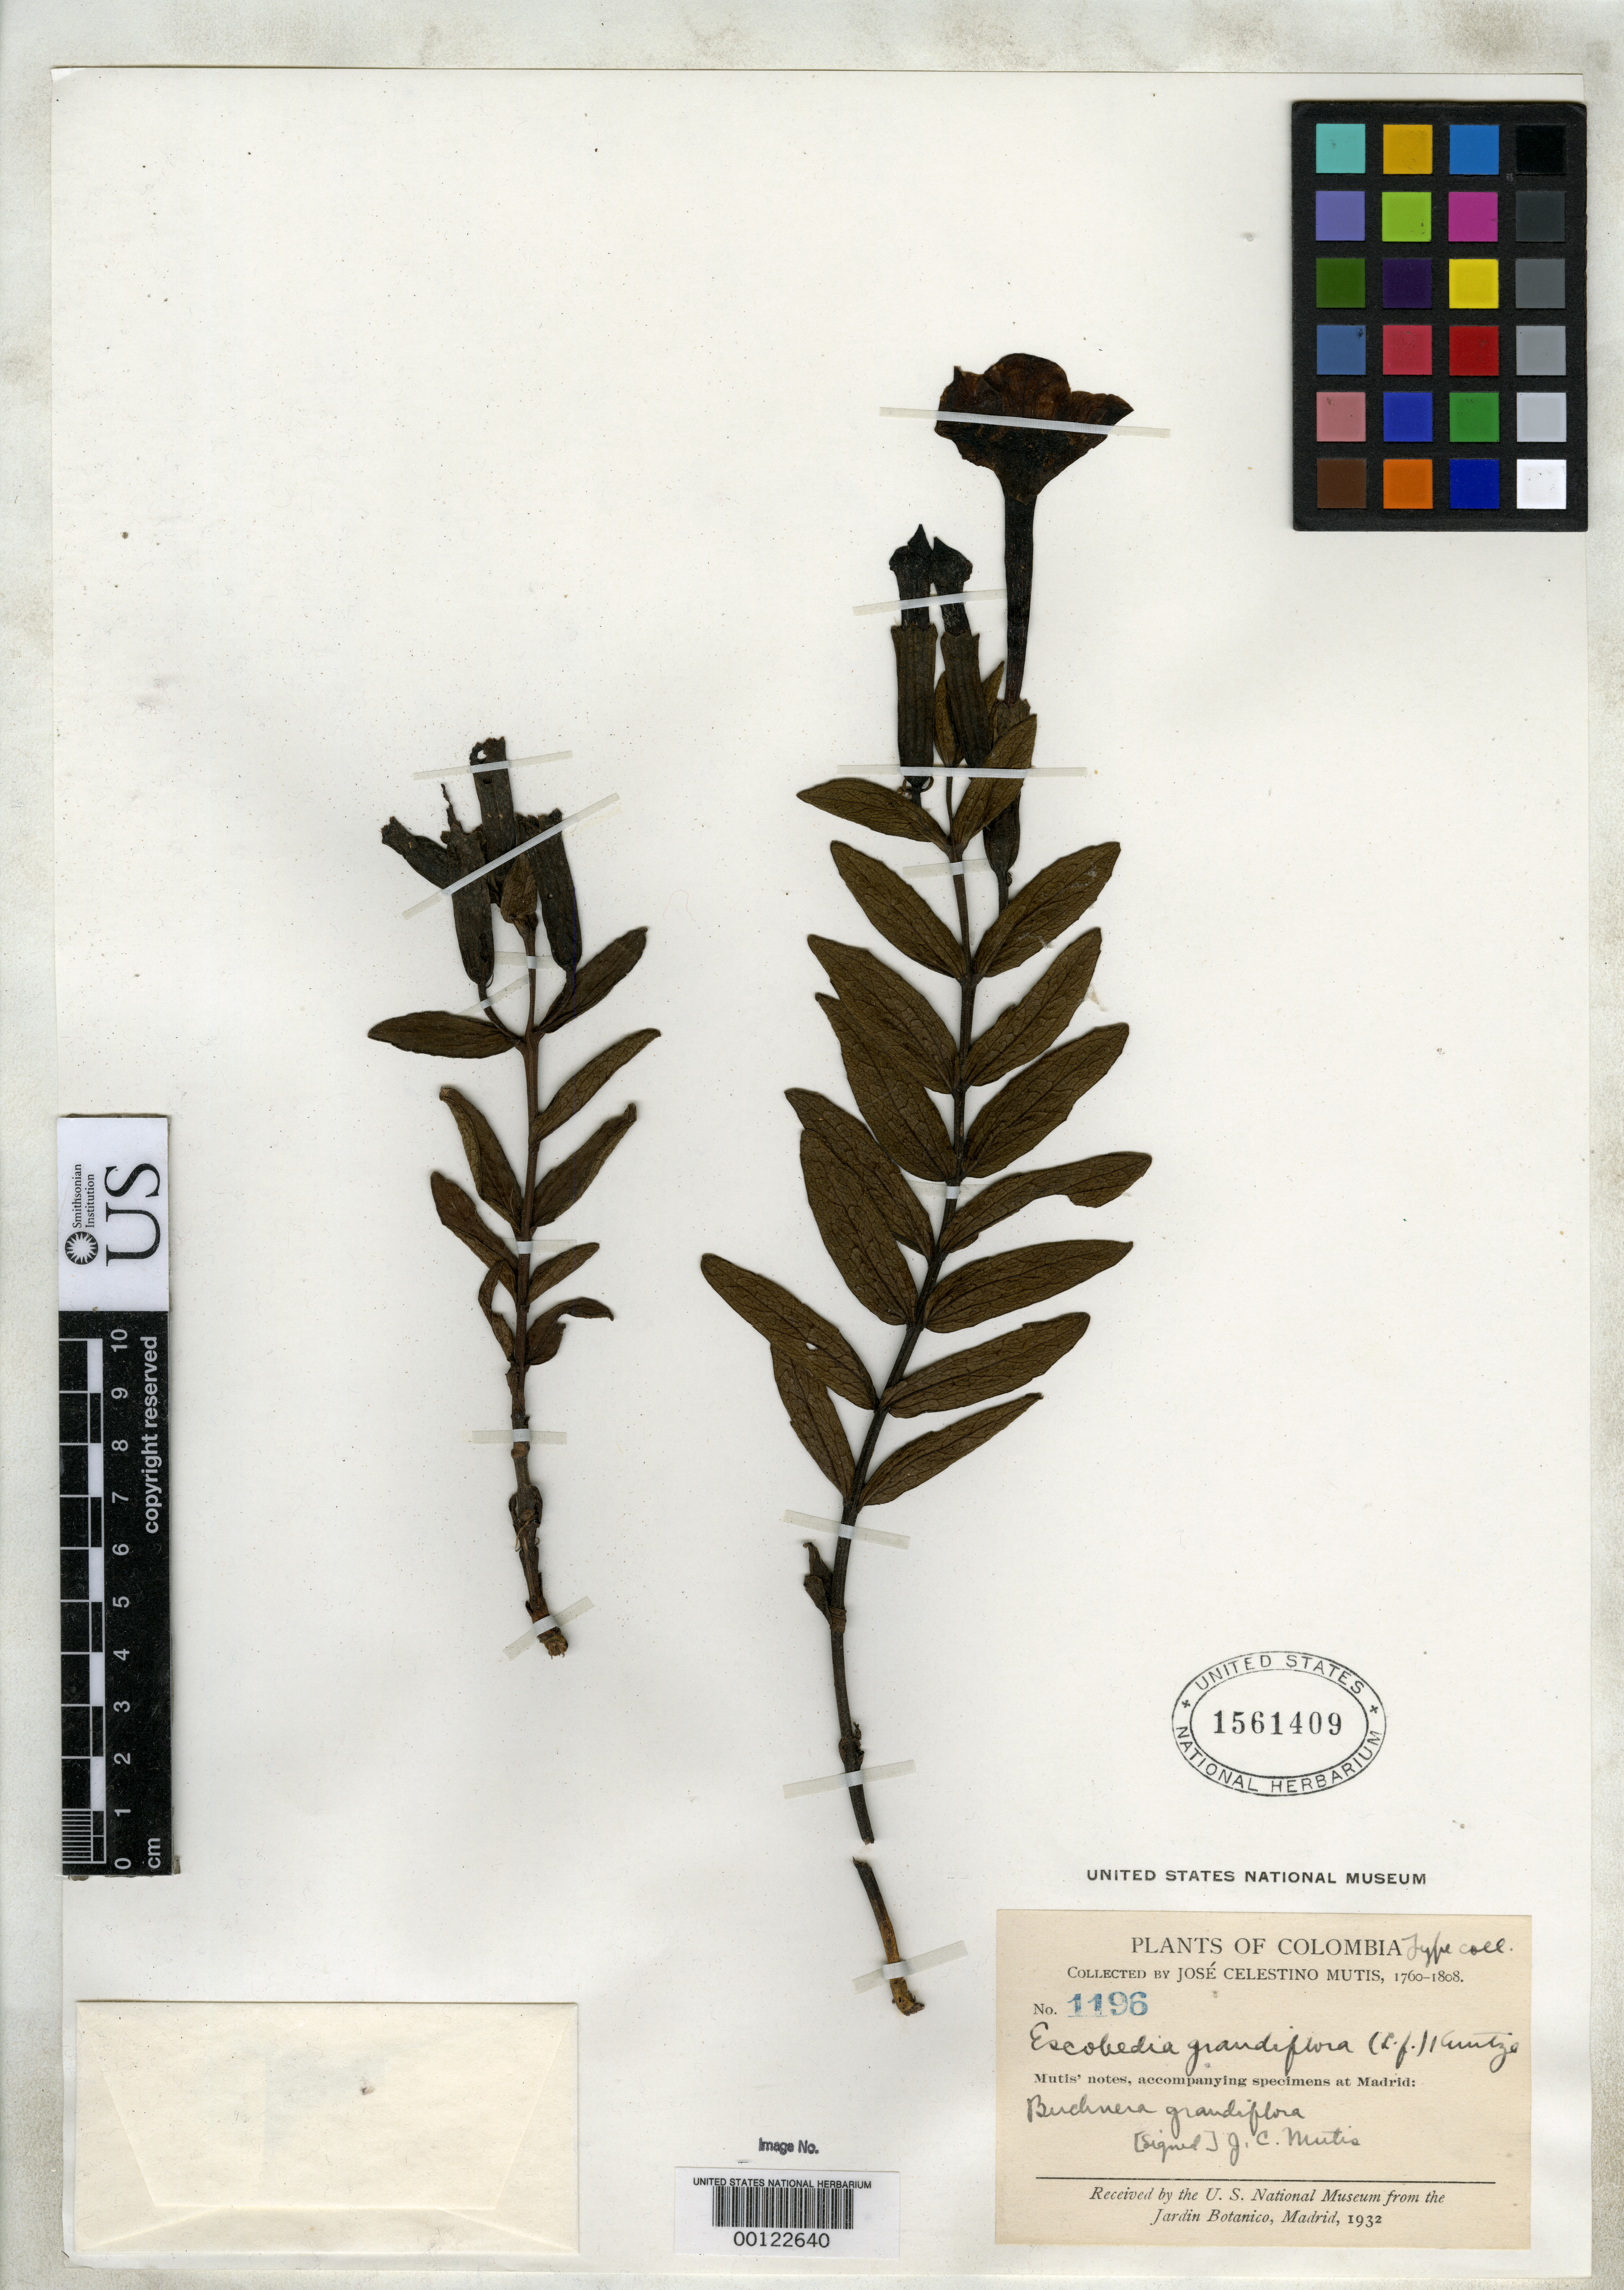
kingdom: Plantae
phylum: Tracheophyta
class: Magnoliopsida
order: Lamiales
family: Orobanchaceae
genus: Buchnera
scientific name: Buchnera grandiflora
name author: L. f.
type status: Isotype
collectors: J. C. B. Mutis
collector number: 1196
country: Colombia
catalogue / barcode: US 1561409